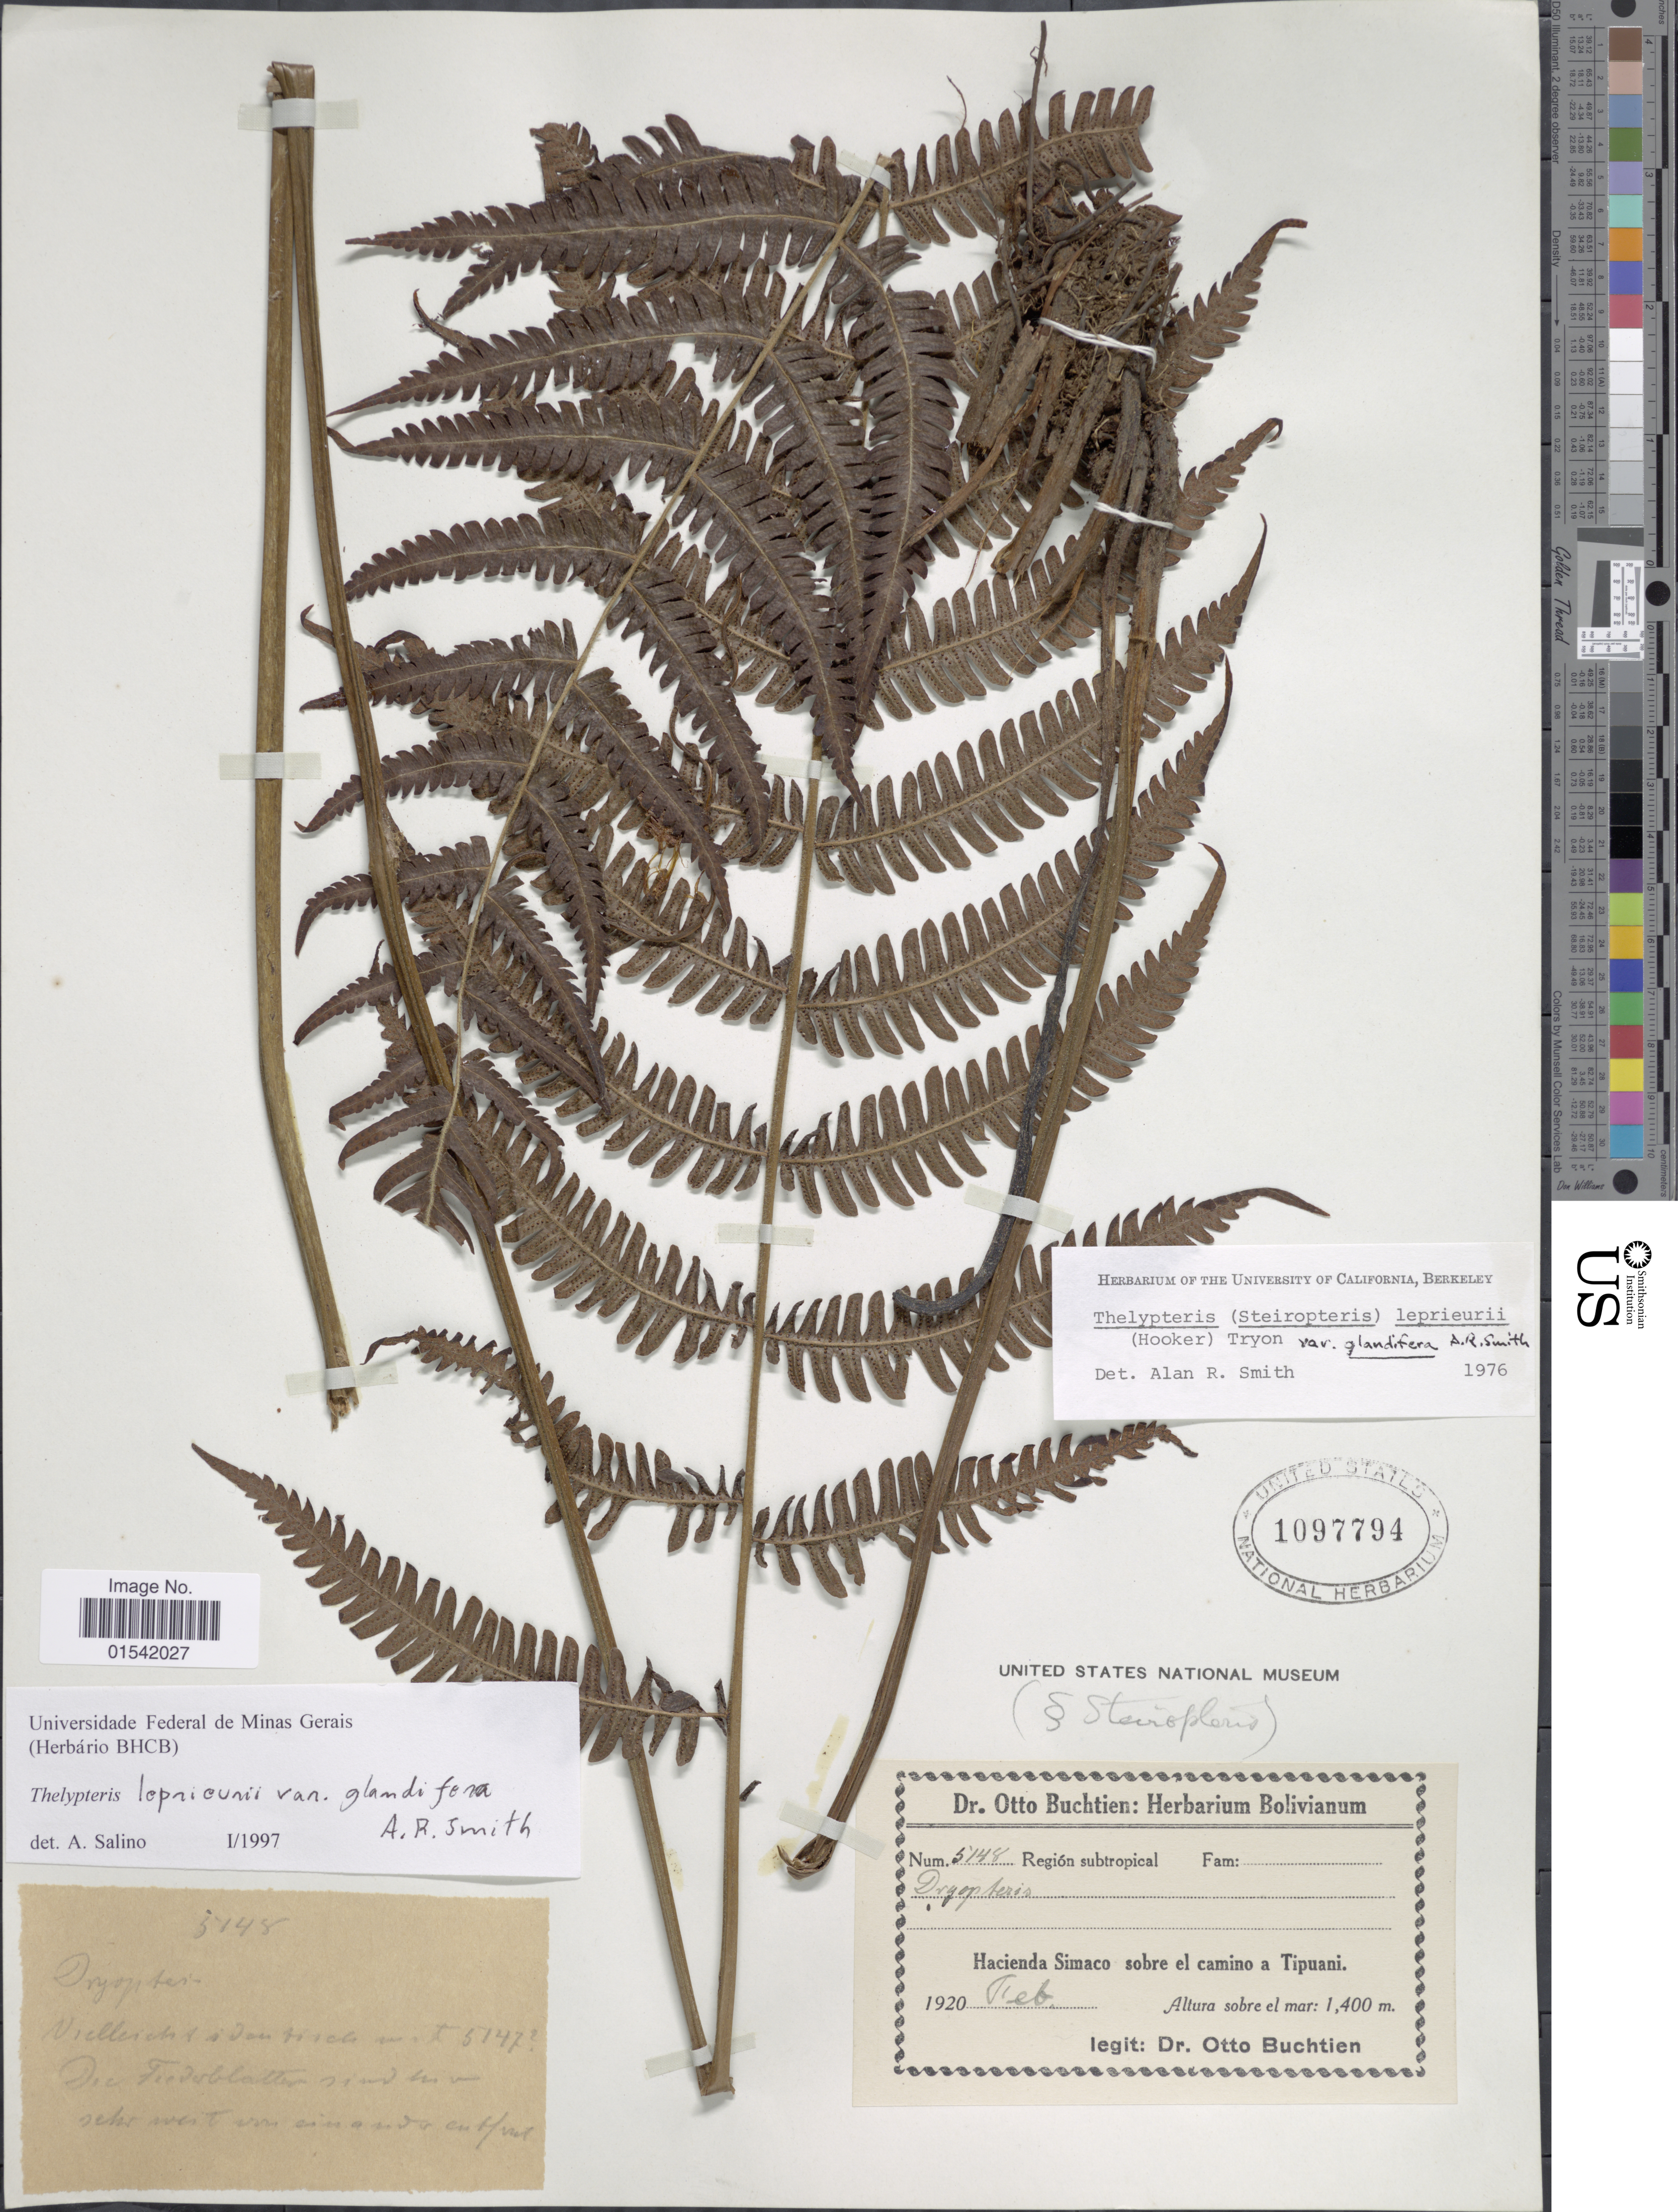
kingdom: Plantae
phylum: Tracheophyta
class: Polypodiopsida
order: Polypodiales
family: Thelypteridaceae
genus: Steiropteris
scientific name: Steiropteris leprieurii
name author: (Hook. f.) Pic. Serm.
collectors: O. Buchtien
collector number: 5148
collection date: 1920-02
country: Bolivia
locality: Región subtropical, Hacienda Simaco sobre el camino a Tipuani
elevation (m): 1400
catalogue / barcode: US 1097794